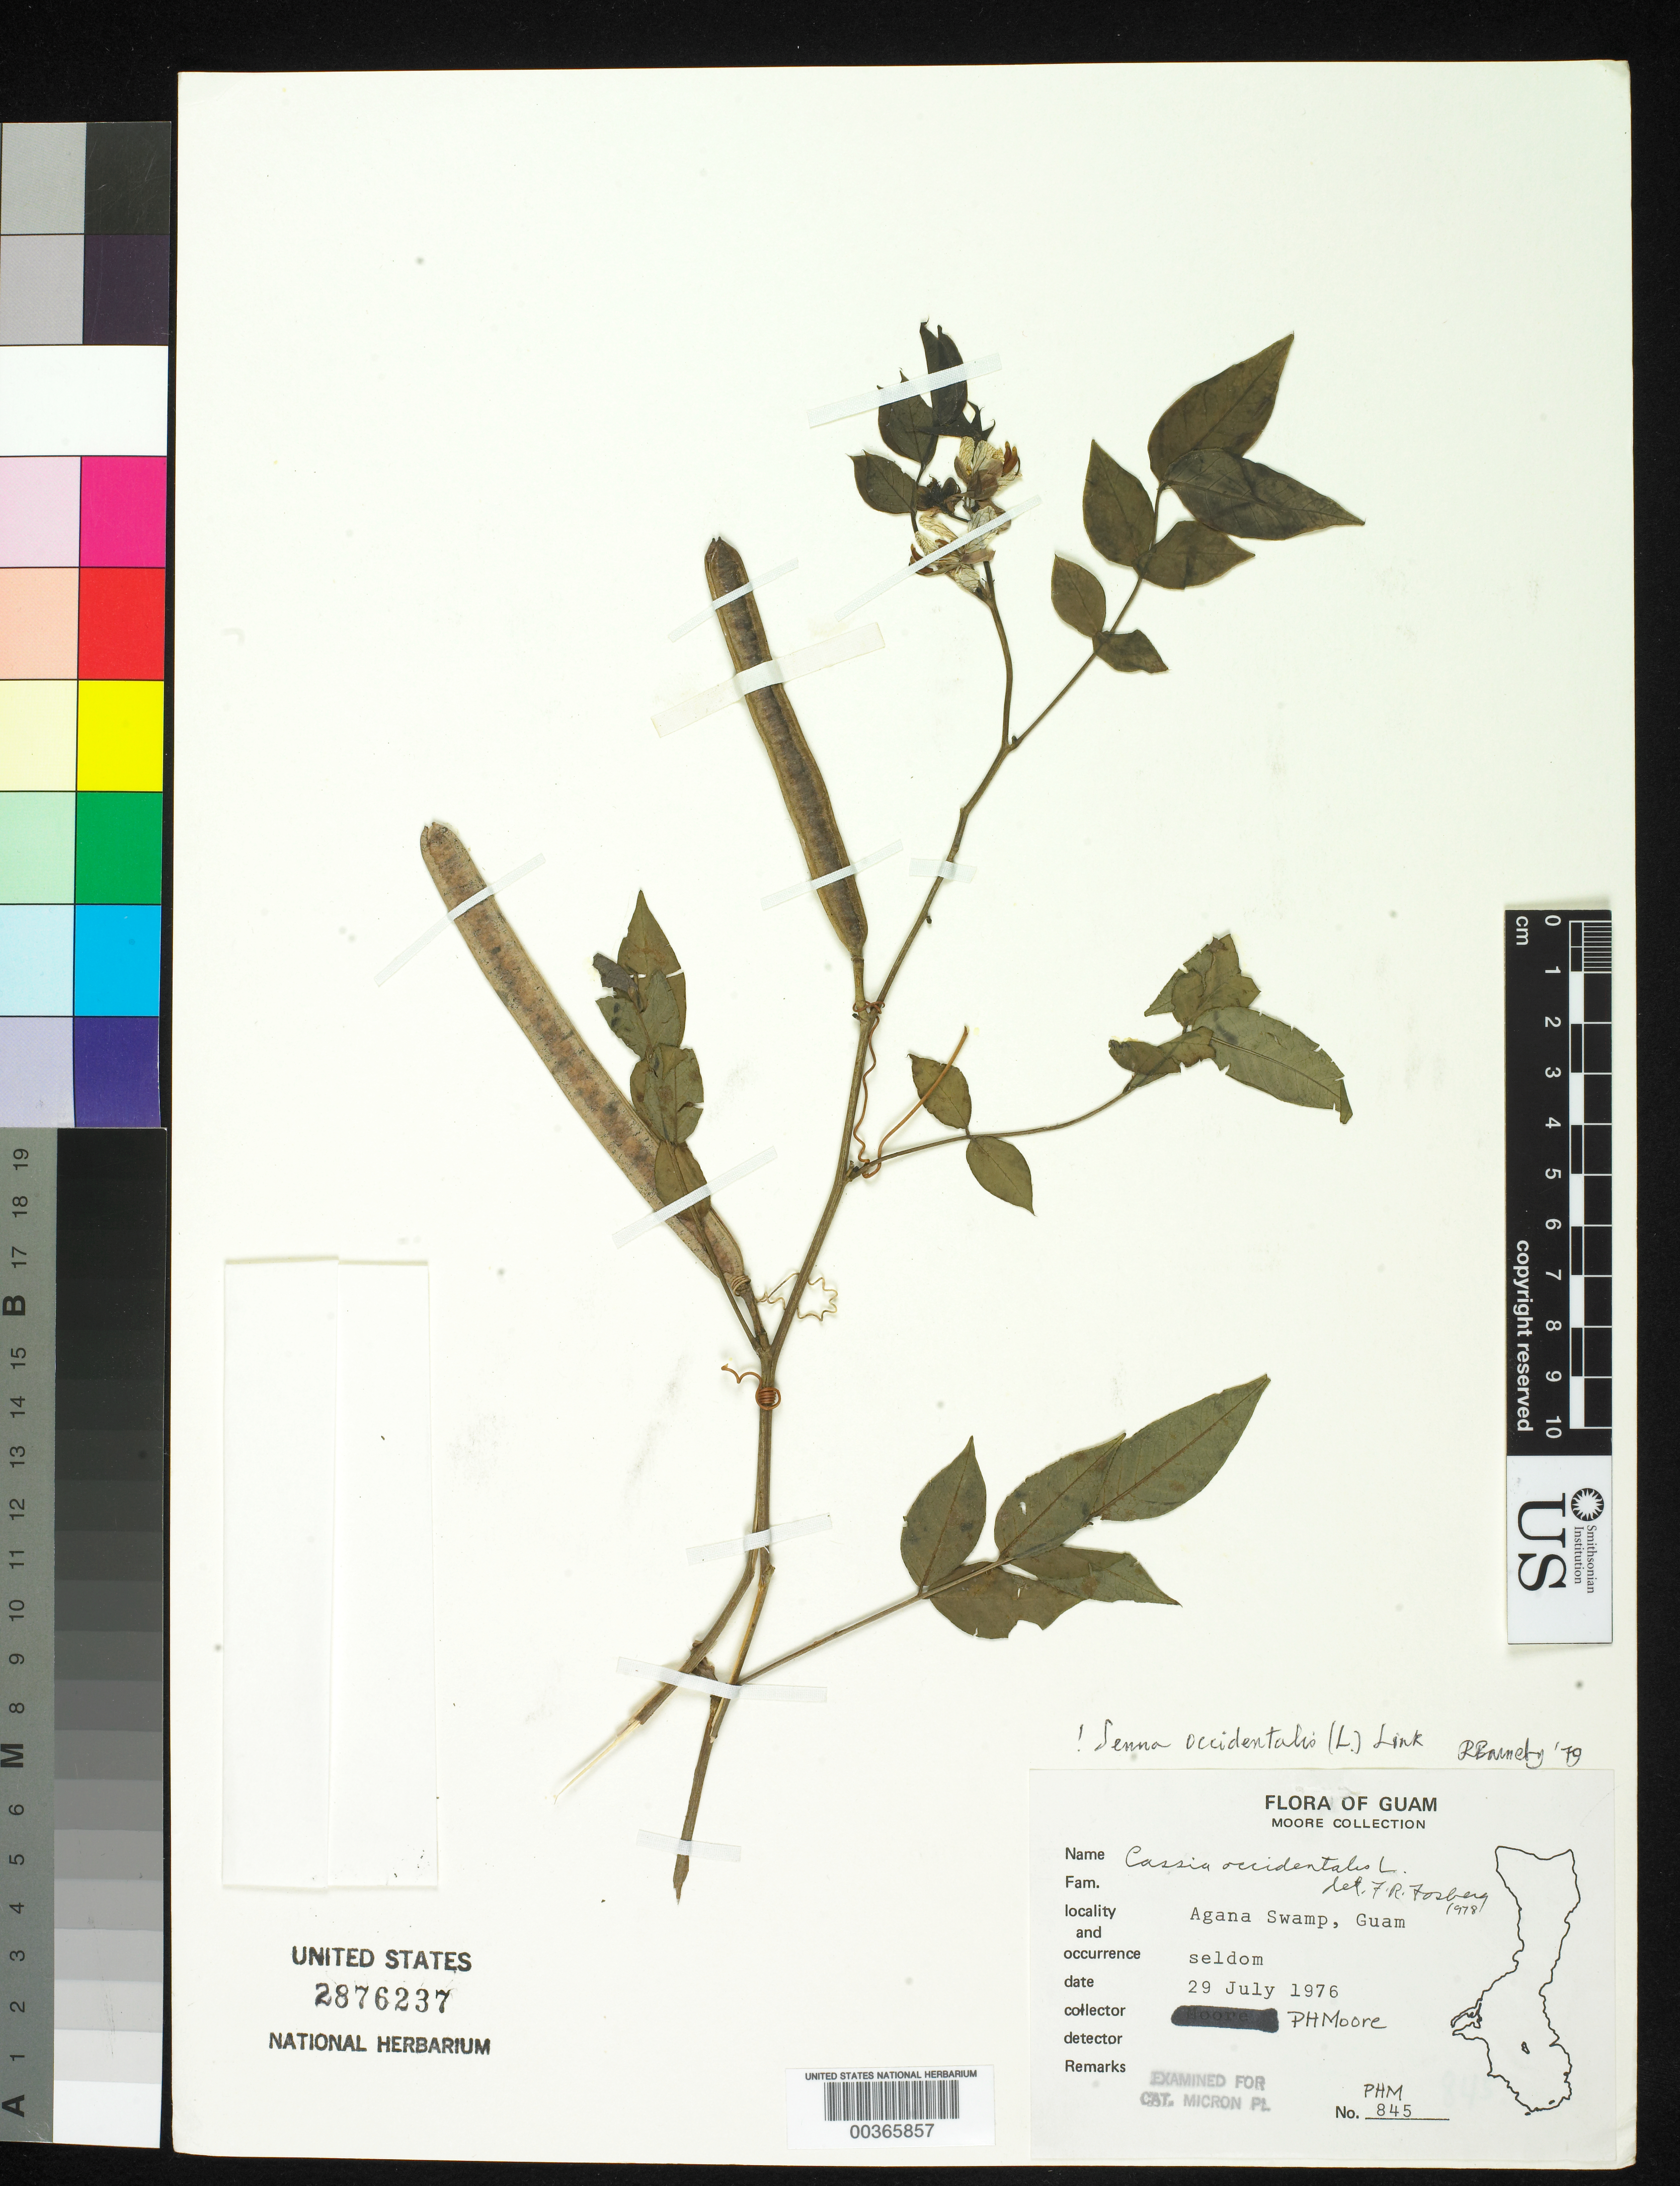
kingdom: Plantae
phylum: Tracheophyta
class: Magnoliopsida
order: Fabales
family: Fabaceae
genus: Senna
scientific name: Senna occidentalis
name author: (L.) Link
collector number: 845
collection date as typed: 29 Jul 1976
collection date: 1976-07-29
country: Guam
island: Guam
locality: Agana swamp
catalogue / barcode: US 2876237